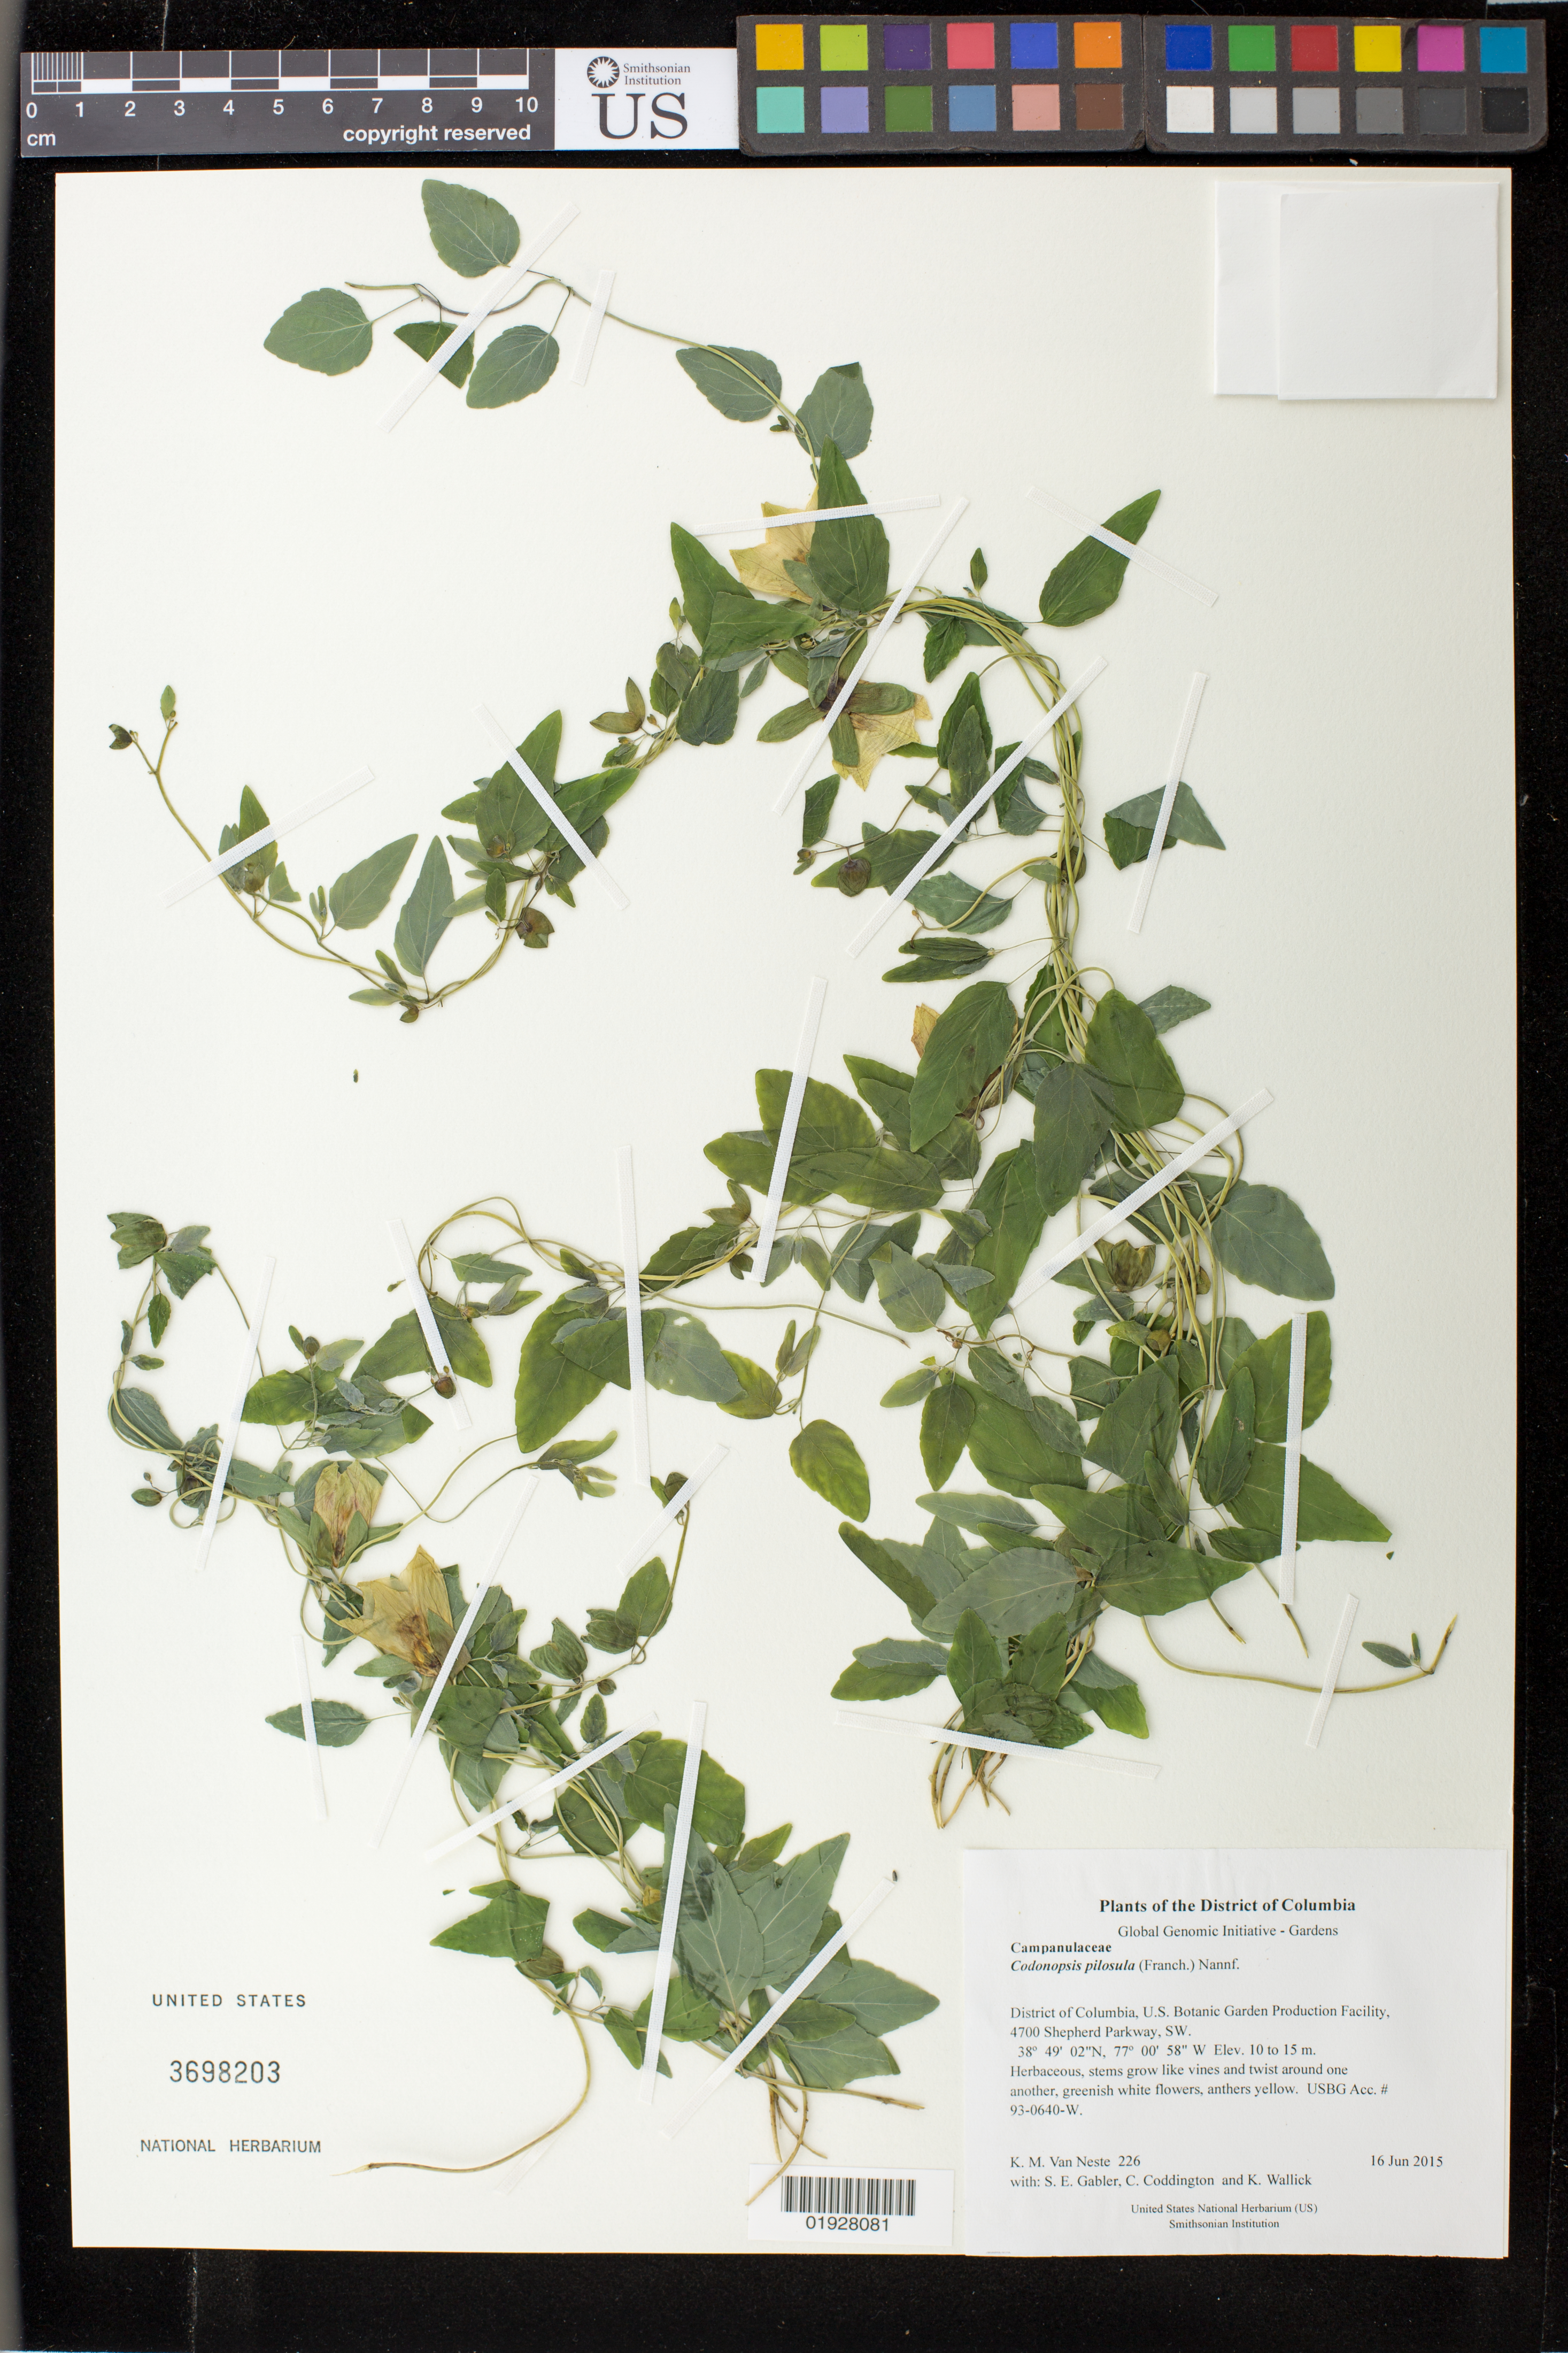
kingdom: Plantae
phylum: Tracheophyta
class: Magnoliopsida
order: Asterales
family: Campanulaceae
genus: Codonopsis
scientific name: Codonopsis pilosula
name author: (Franch.) Nannf.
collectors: K. M. Van Neste, S. E. Gabler, C. Coddington & K. Wallick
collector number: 226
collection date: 2015-06-16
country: United States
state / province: District of Columbia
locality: U.S. Botanic Garden Production Facility, 4700 Shepherd Parkway, SW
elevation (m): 10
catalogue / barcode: US 3698203